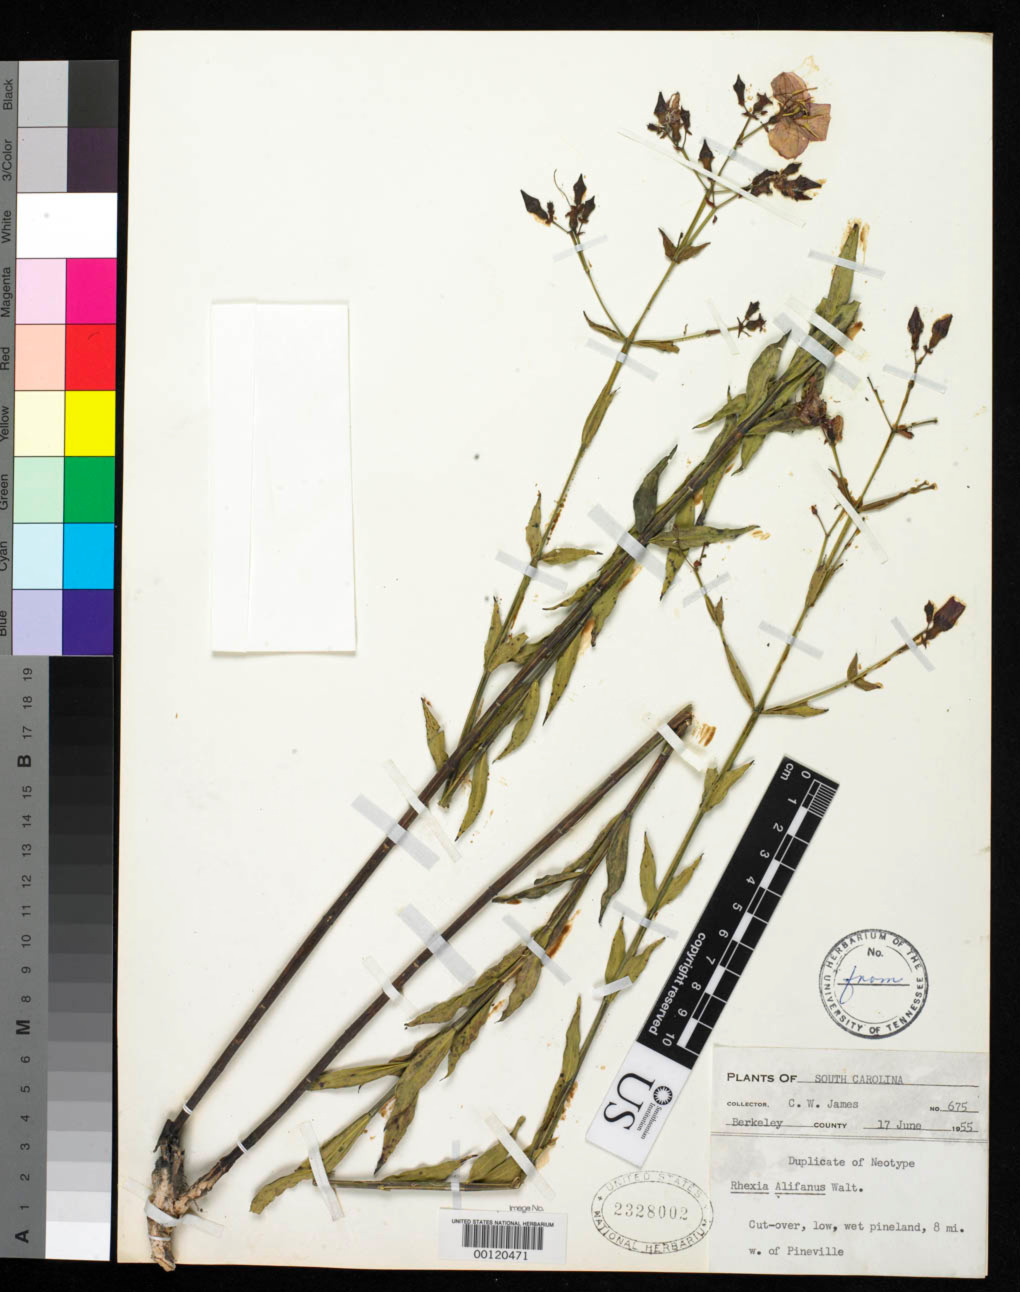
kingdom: Plantae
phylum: Tracheophyta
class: Magnoliopsida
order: Myrtales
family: Melastomataceae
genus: Rhexia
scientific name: Rhexia alifanus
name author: Walter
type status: Neotype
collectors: C. James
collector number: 675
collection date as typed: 17 Jun 1955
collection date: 1955-06-17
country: United States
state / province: South Carolina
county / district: Berkeley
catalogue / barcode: US 2328002